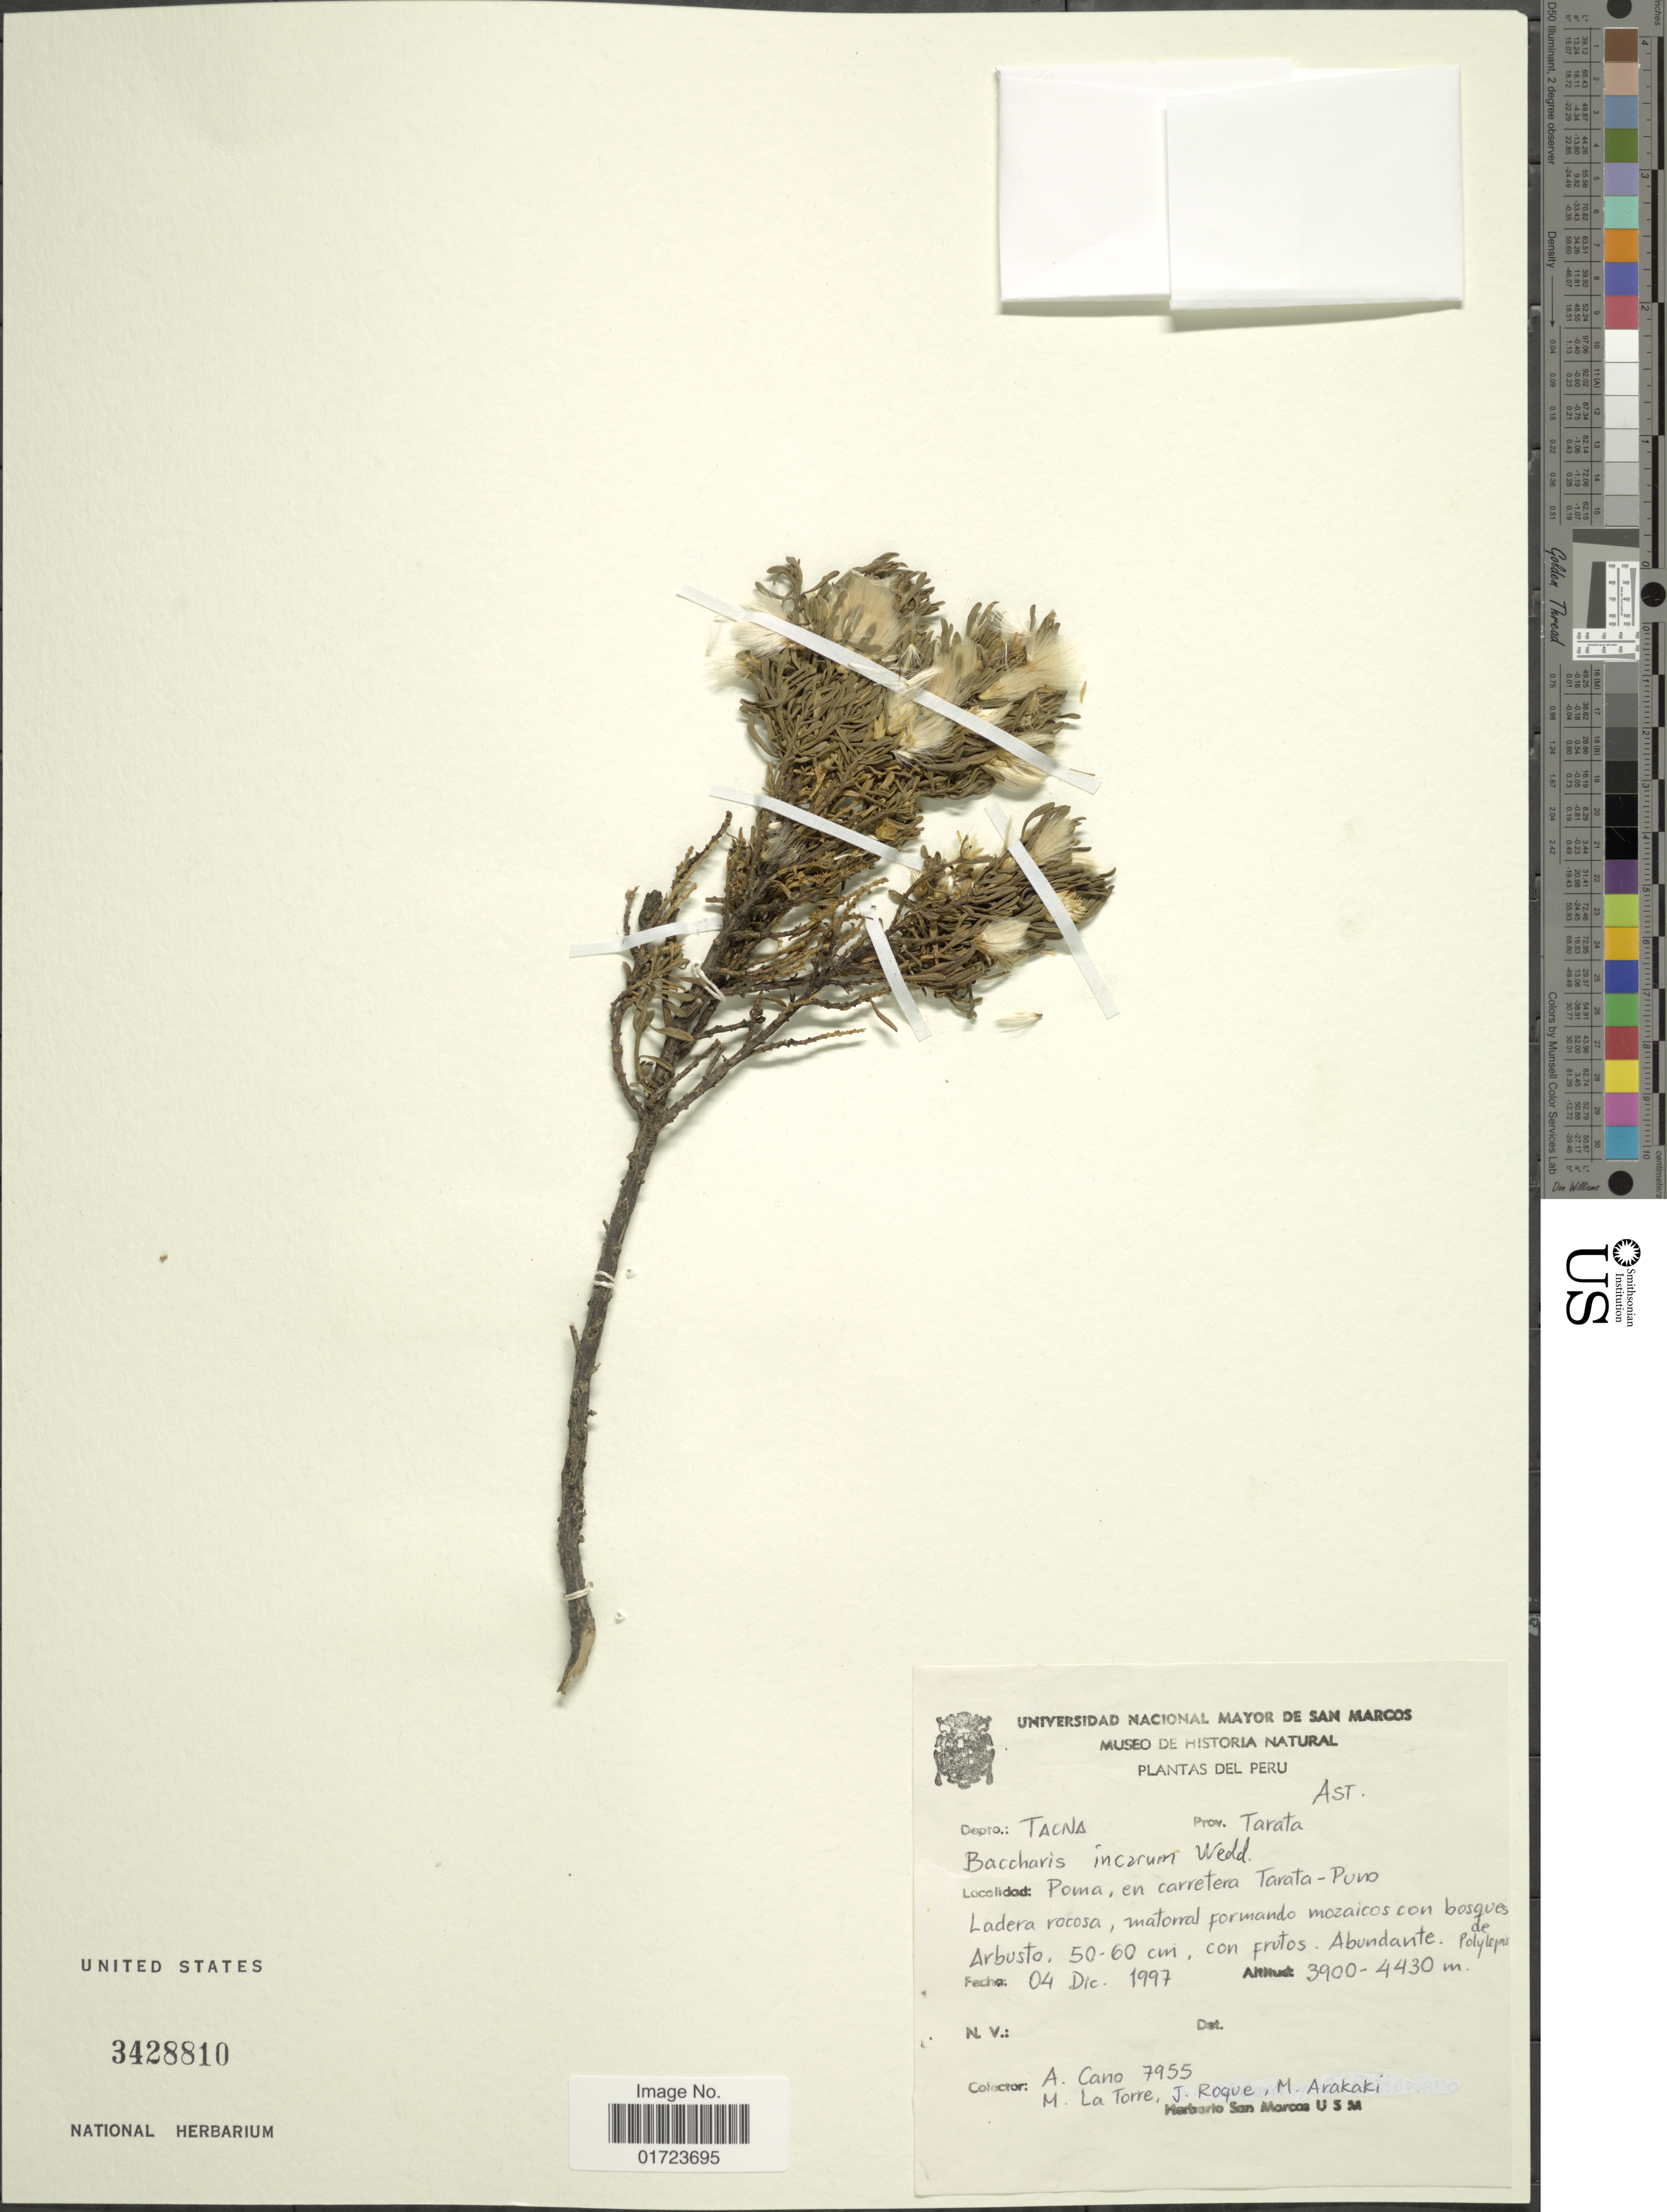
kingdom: Plantae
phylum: Tracheophyta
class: Magnoliopsida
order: Asterales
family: Asteraceae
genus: Baccharis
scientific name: Baccharis tola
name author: Phil.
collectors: A. Cano, M. I. La Torre, J. Roque & M. Arakaki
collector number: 7955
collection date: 1997-12-04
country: Peru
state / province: Tacna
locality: Depto.: Tacna, Prov. Tarata, Poma, en carretera Tarata - Puro.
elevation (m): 3900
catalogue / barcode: US 3428810